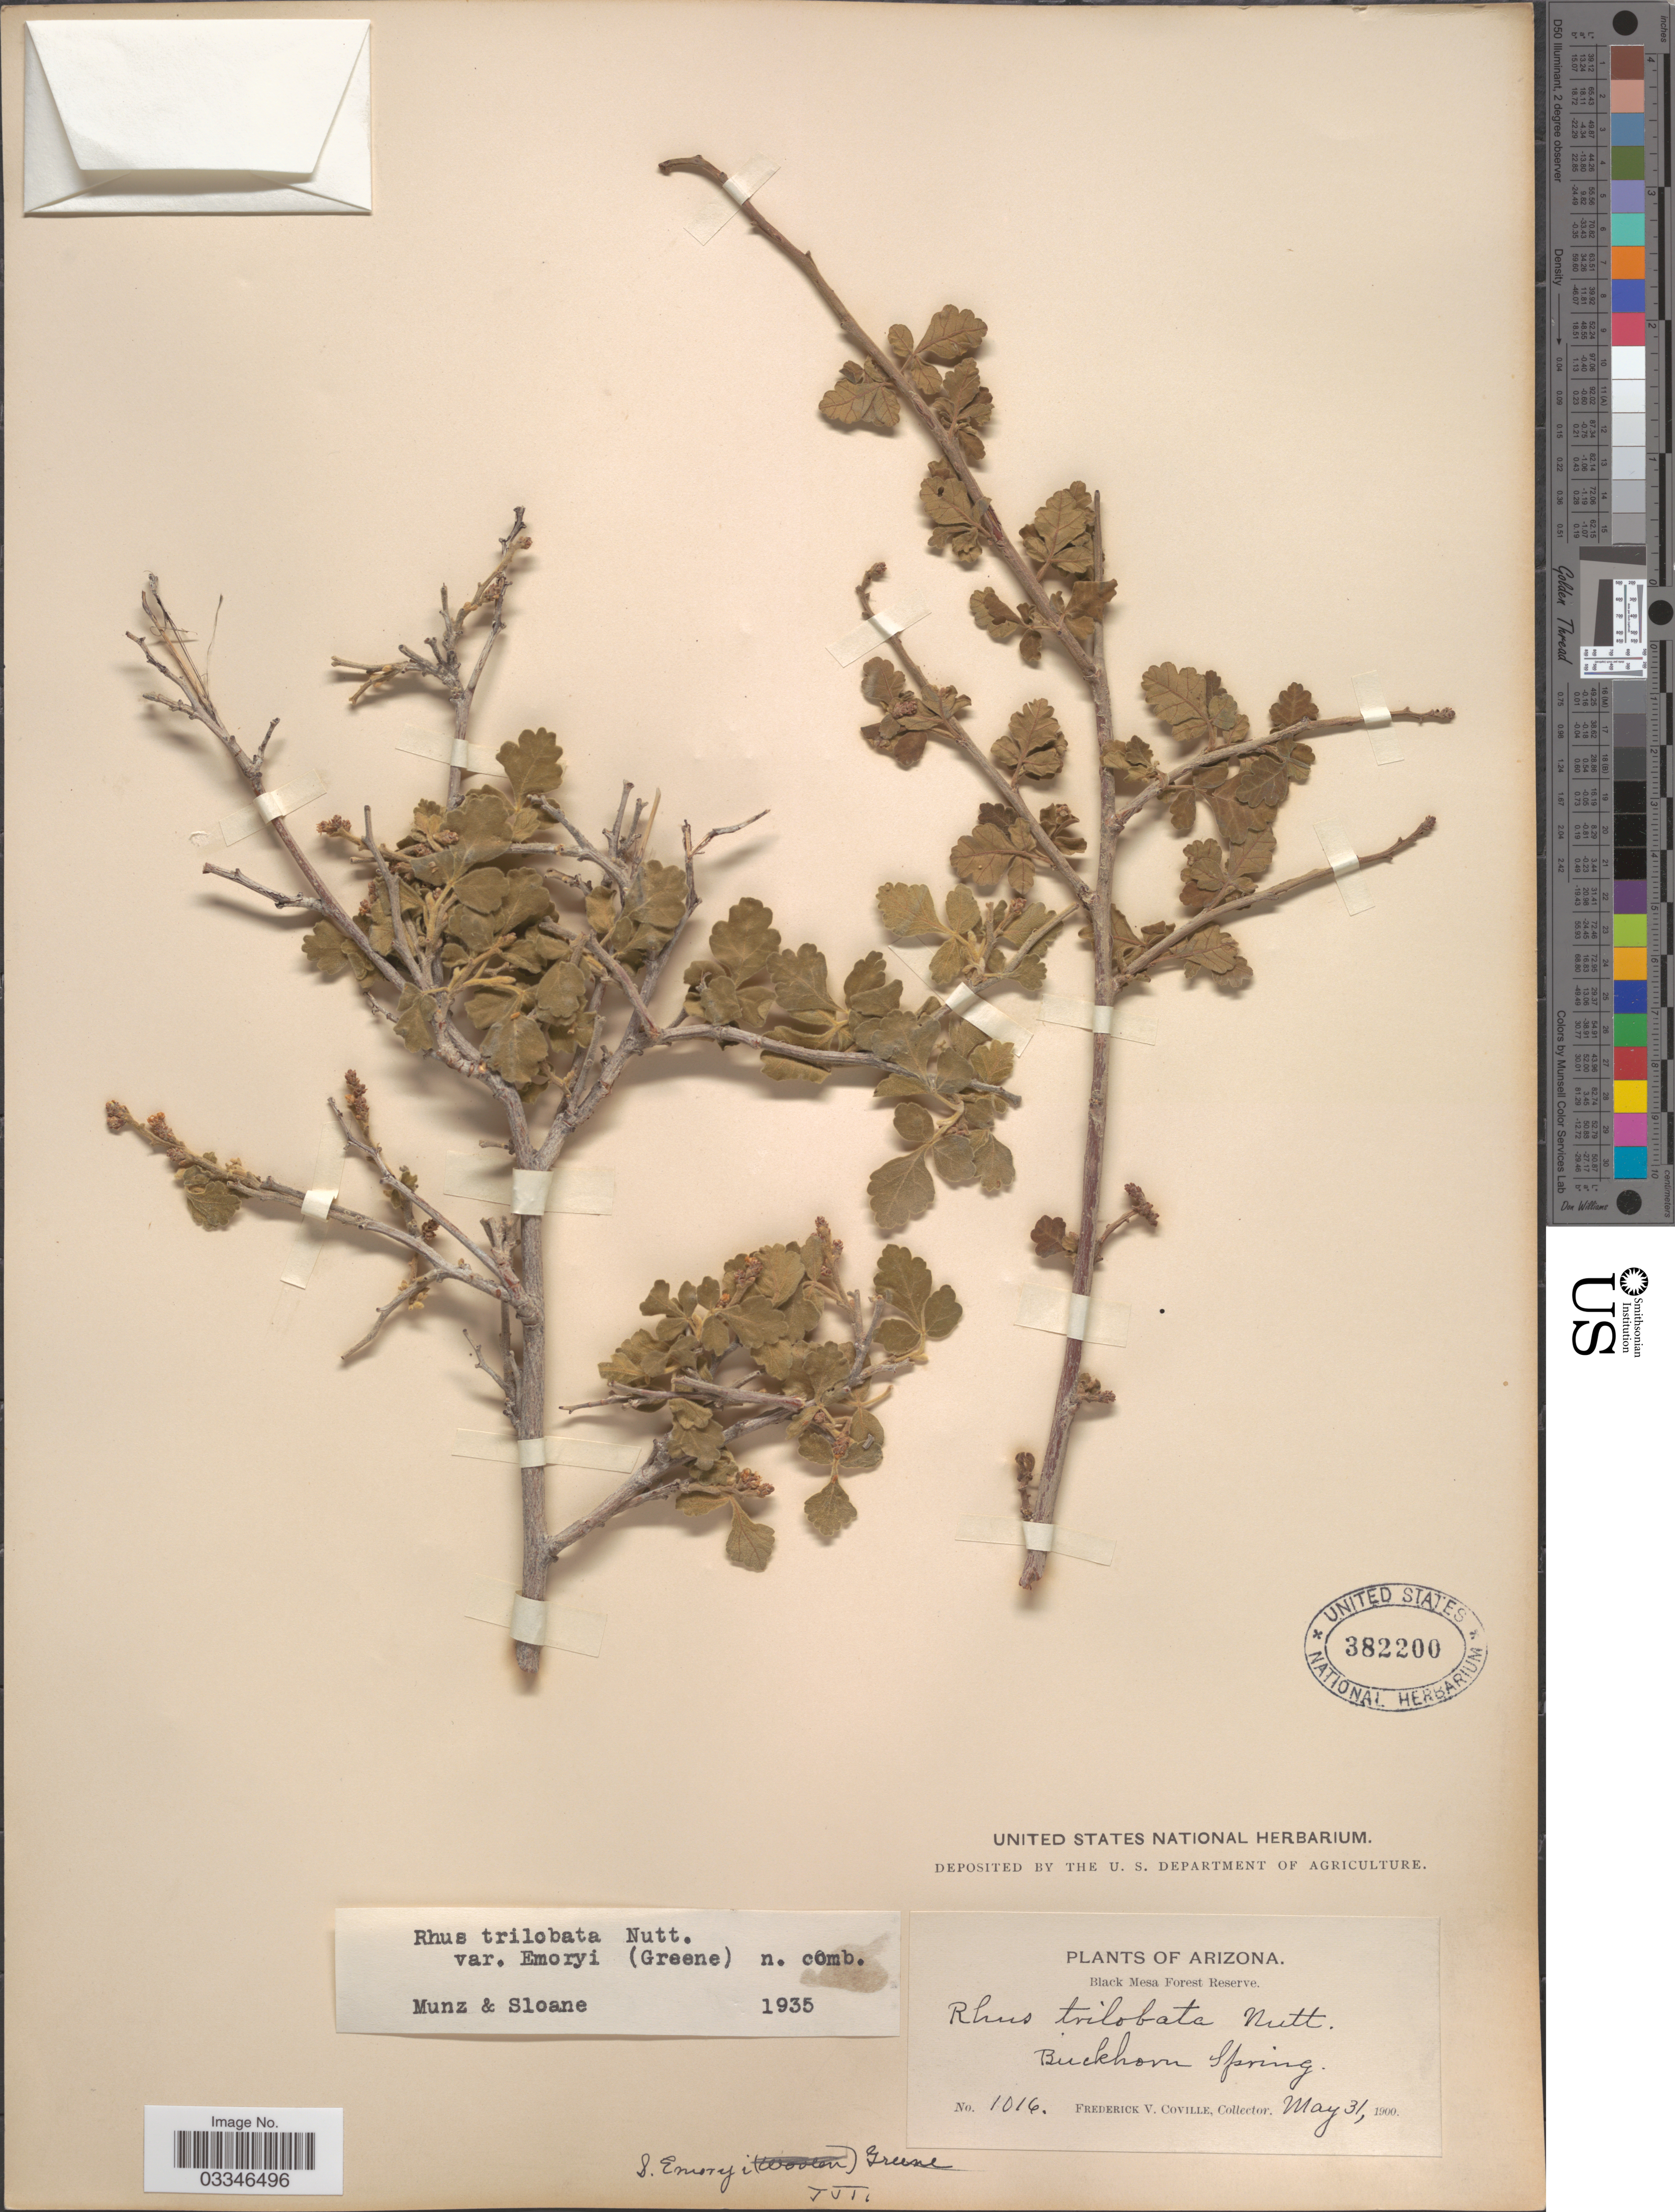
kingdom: Plantae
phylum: Tracheophyta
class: Magnoliopsida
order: Sapindales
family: Anacardiaceae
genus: Rhus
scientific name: Rhus trilobata var. pilosissima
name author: Engl.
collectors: F. V. Coville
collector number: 1016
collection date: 1900-05-31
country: United States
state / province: Arizona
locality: Black Mesa Forest Reserve, Buckhorn Spring.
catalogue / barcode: US 382200